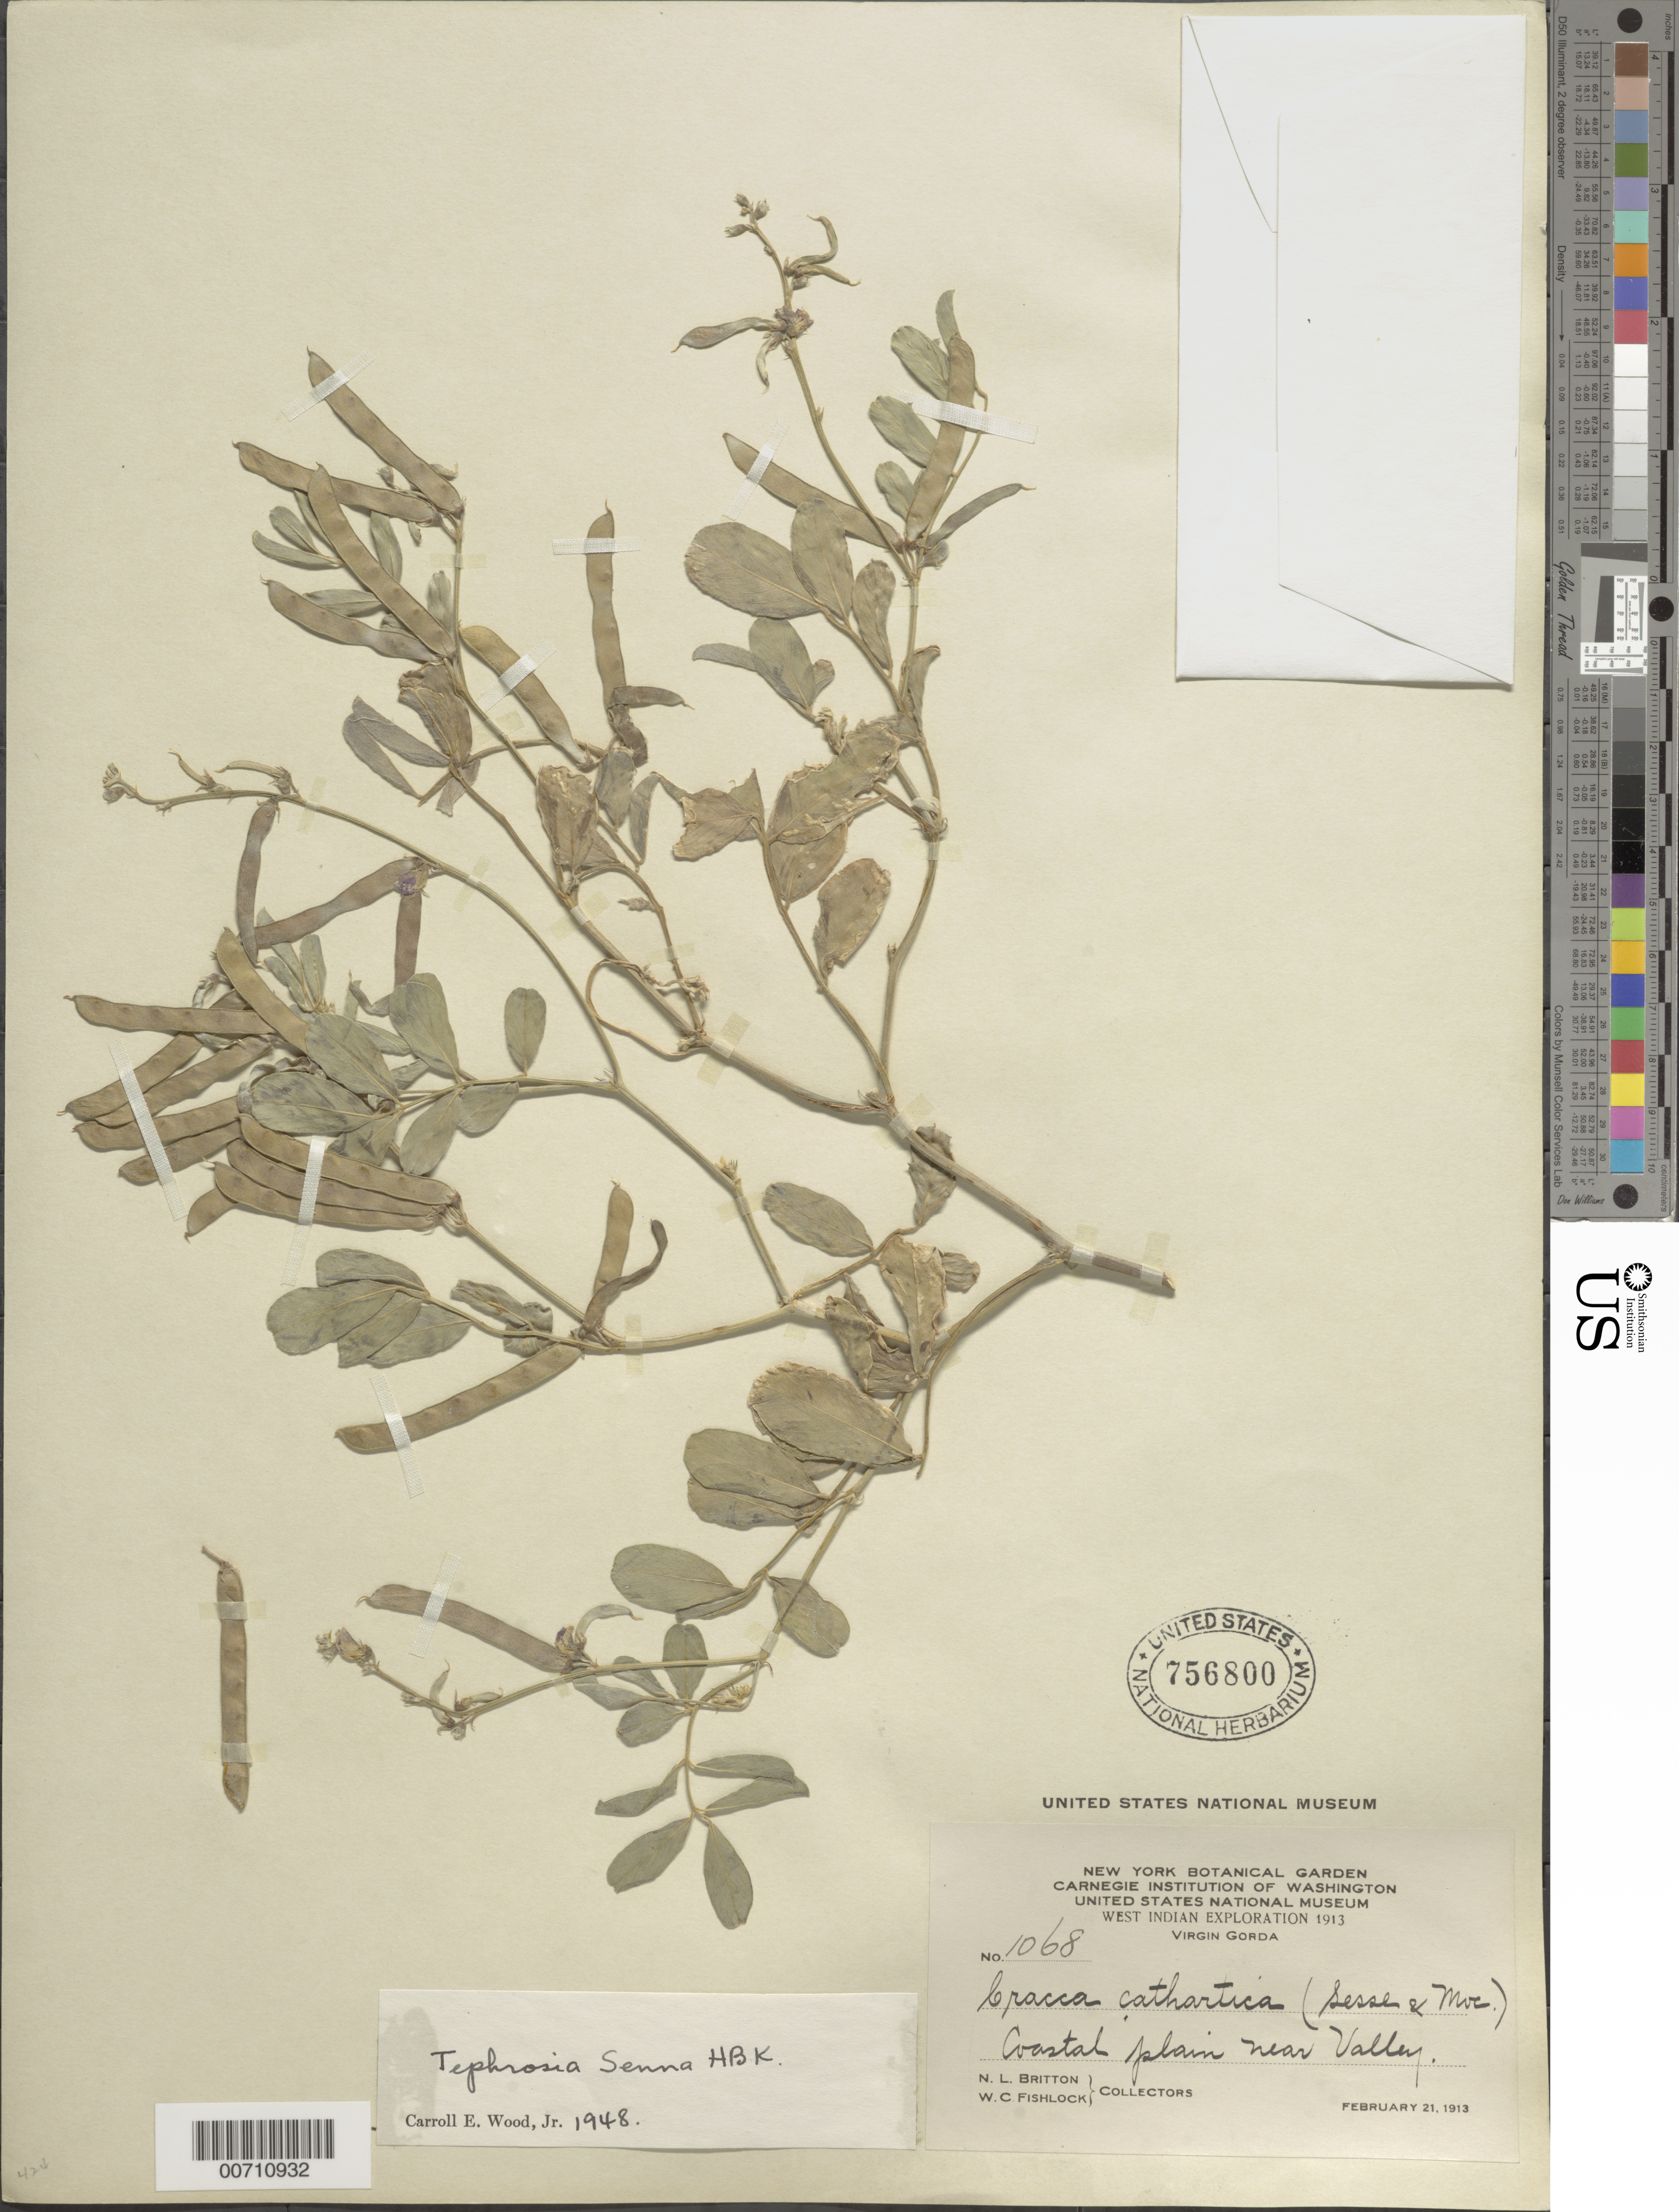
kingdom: Plantae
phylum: Tracheophyta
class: Magnoliopsida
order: Fabales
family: Fabaceae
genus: Tephrosia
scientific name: Tephrosia senna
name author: Kunth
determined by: Wood, C. E., Jr.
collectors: N. Britton & W. Fishlock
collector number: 1068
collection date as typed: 21 Feb 1913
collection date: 1913-02-21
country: British Virgin Islands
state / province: Virgin Gorda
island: Virgin Gorda Island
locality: Coastal Plain near Valley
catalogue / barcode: US 756800